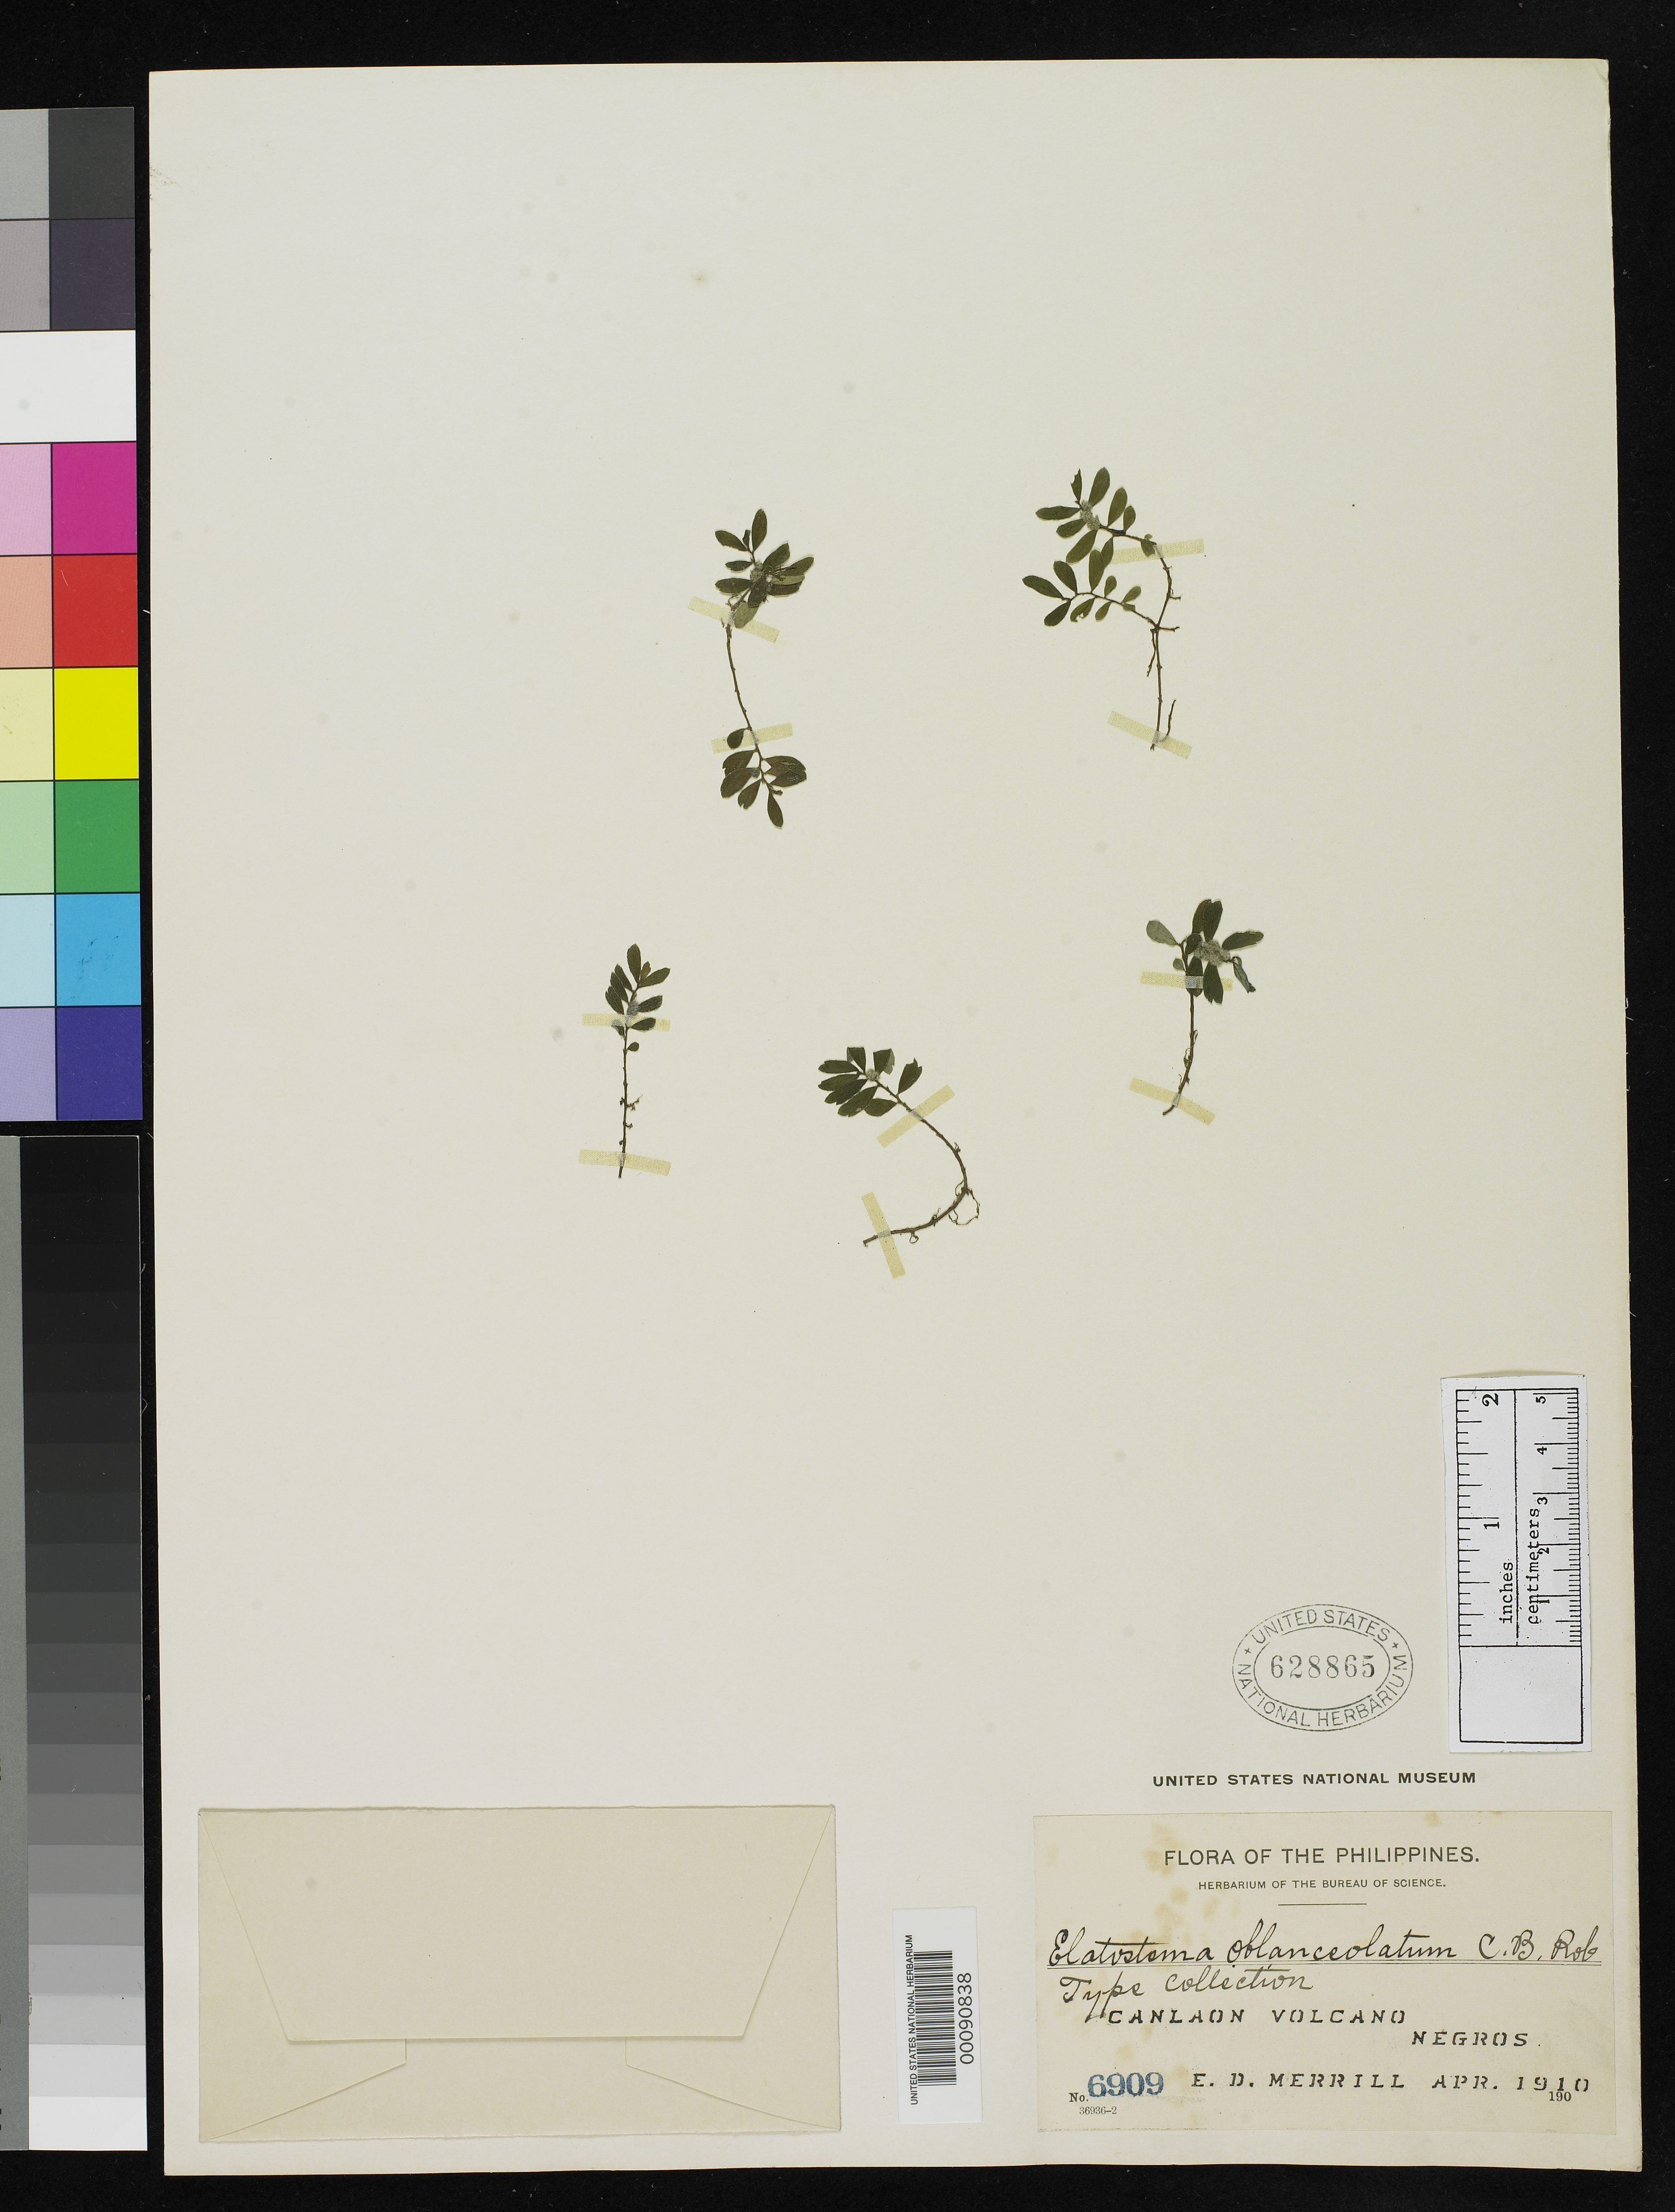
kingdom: Plantae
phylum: Tracheophyta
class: Magnoliopsida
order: Rosales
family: Urticaceae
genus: Elatostema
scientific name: Elatostema oblanceolatum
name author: C.B. Rob.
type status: Isotype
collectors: E. D. Merrill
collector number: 6909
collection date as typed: Apr 1910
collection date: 1910-04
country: Philippines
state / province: Western Visayas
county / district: Negros Occidental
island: Negros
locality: Canlaon Volcano.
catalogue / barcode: US 628865